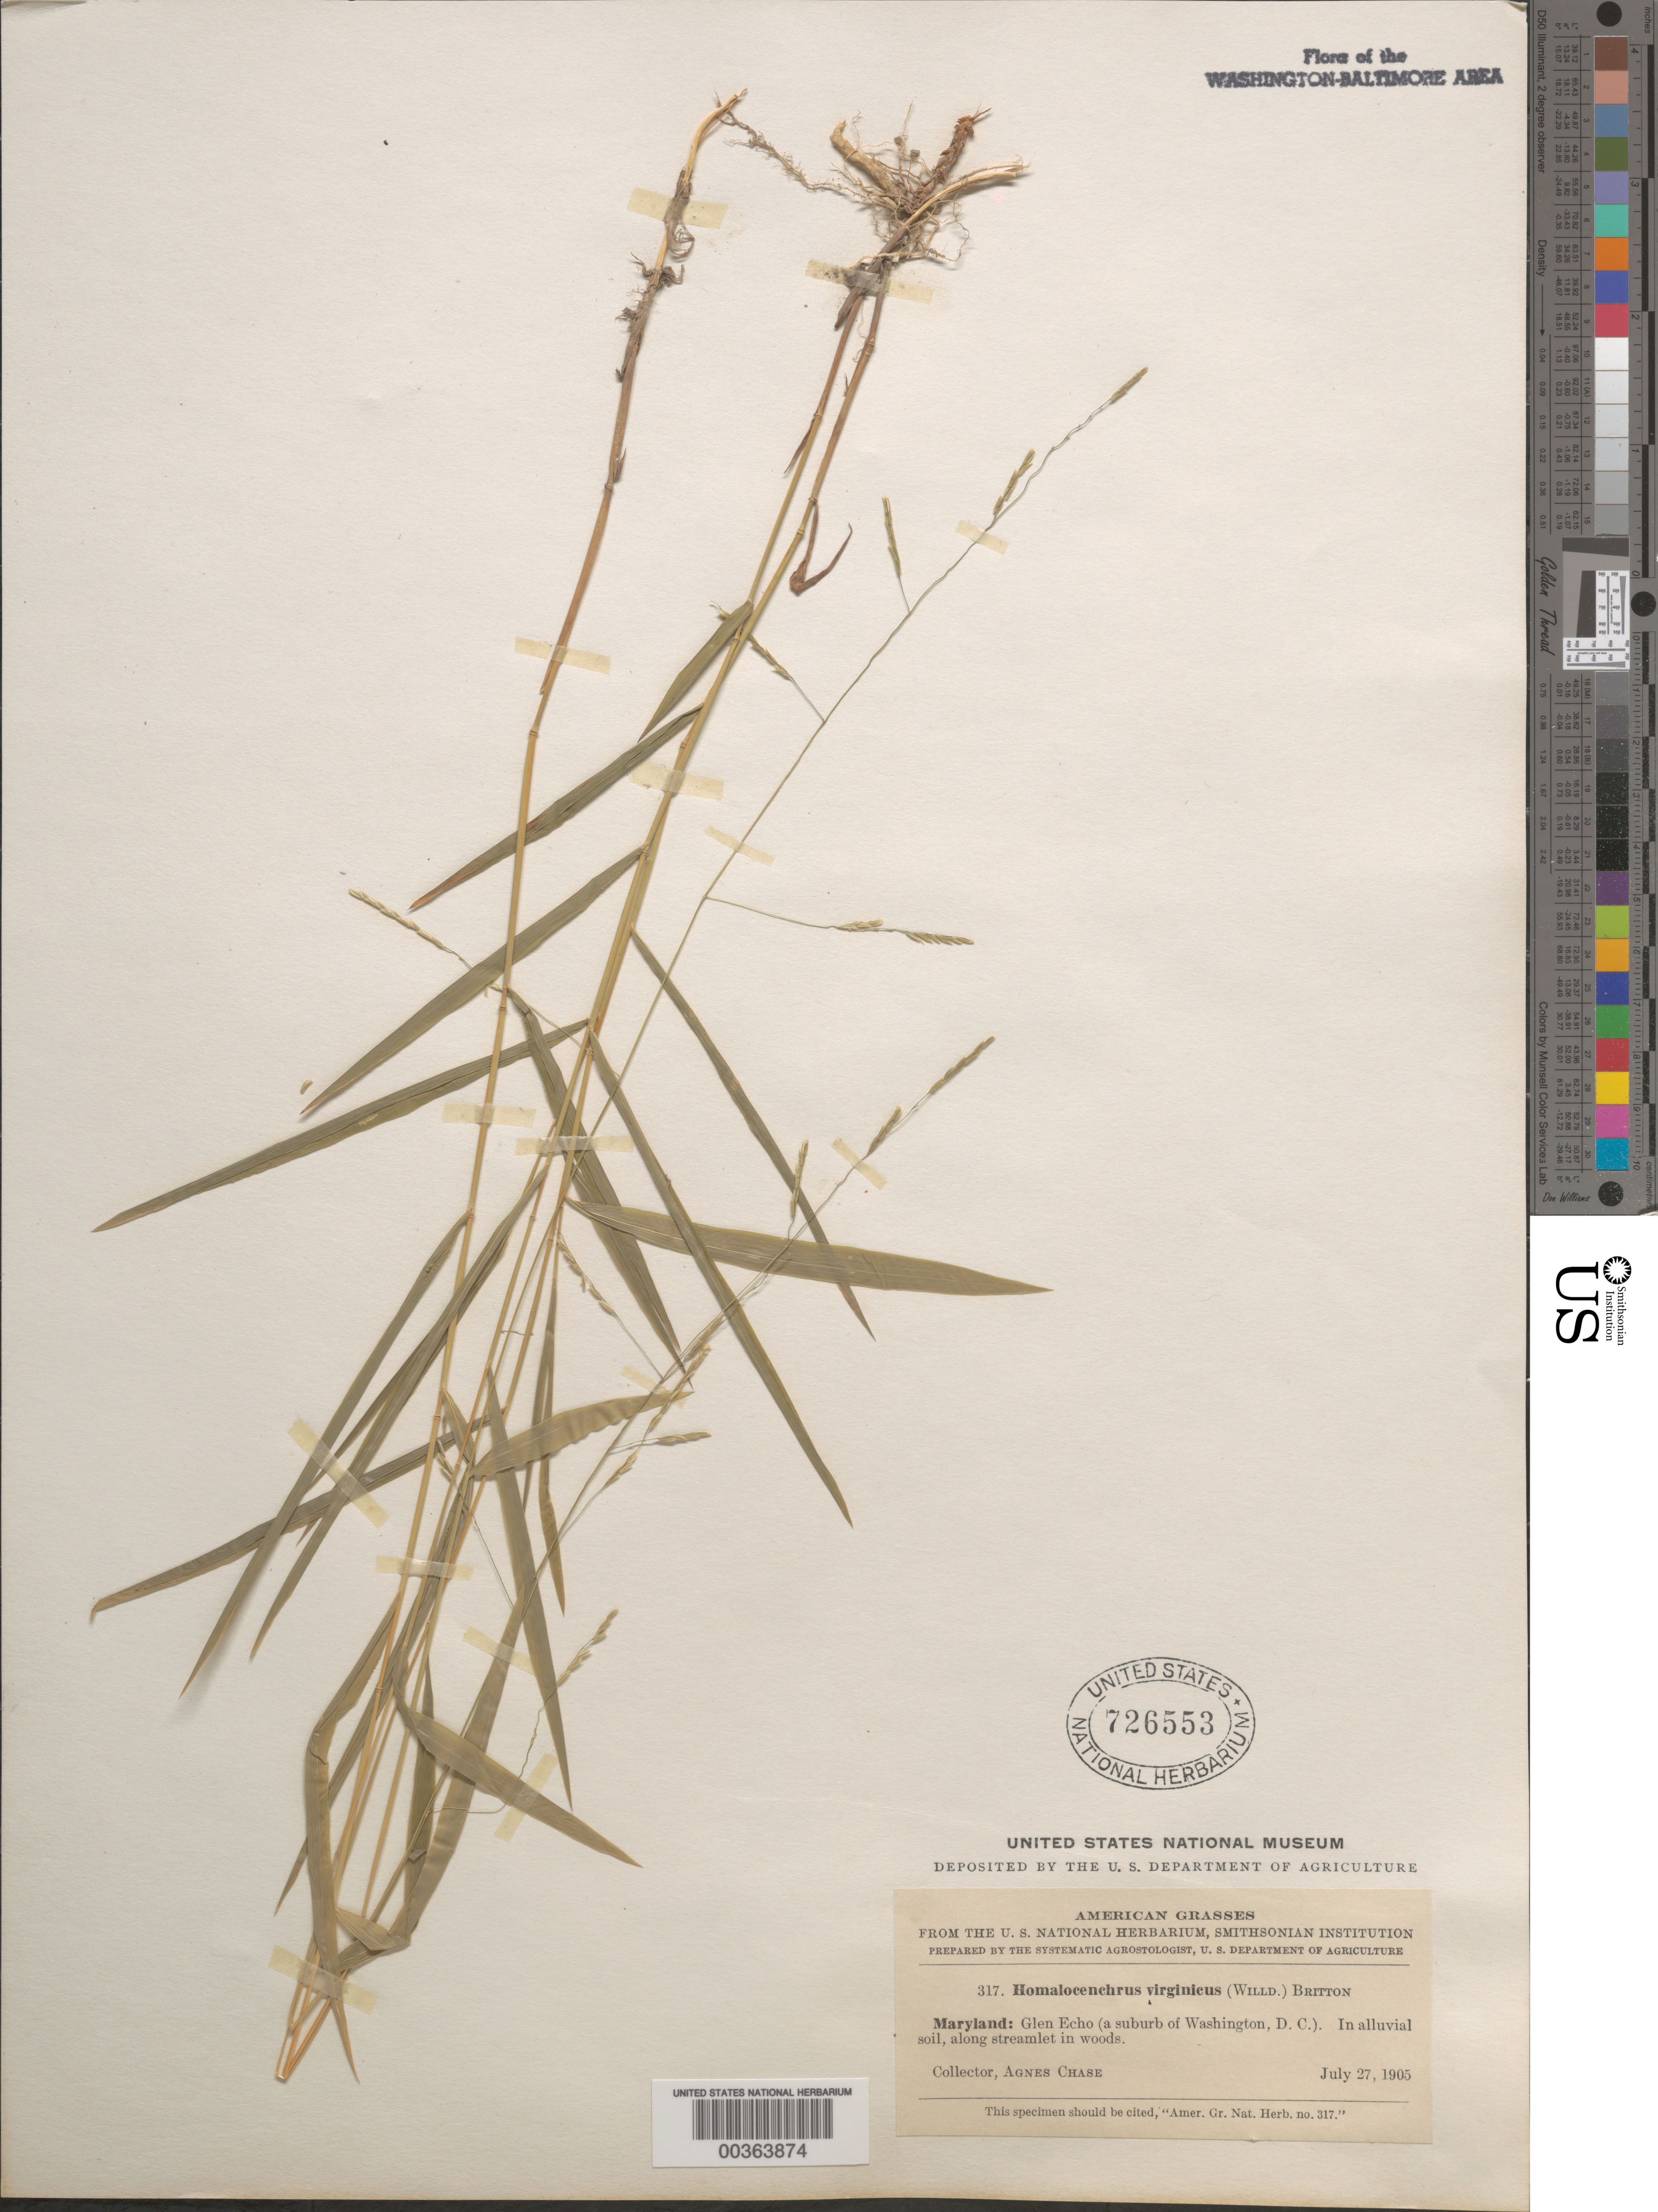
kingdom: Plantae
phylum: Tracheophyta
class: Liliopsida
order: Poales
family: Poaceae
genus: Leersia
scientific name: Leersia virginica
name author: Willd.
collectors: A. Chase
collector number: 317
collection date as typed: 27 Jul 1905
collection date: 1905-07-27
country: United States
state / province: Maryland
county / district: Montgomery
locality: Glen Echo C. & O. Canal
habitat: In alluvial soil along streamlet in woods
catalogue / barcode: US 726553